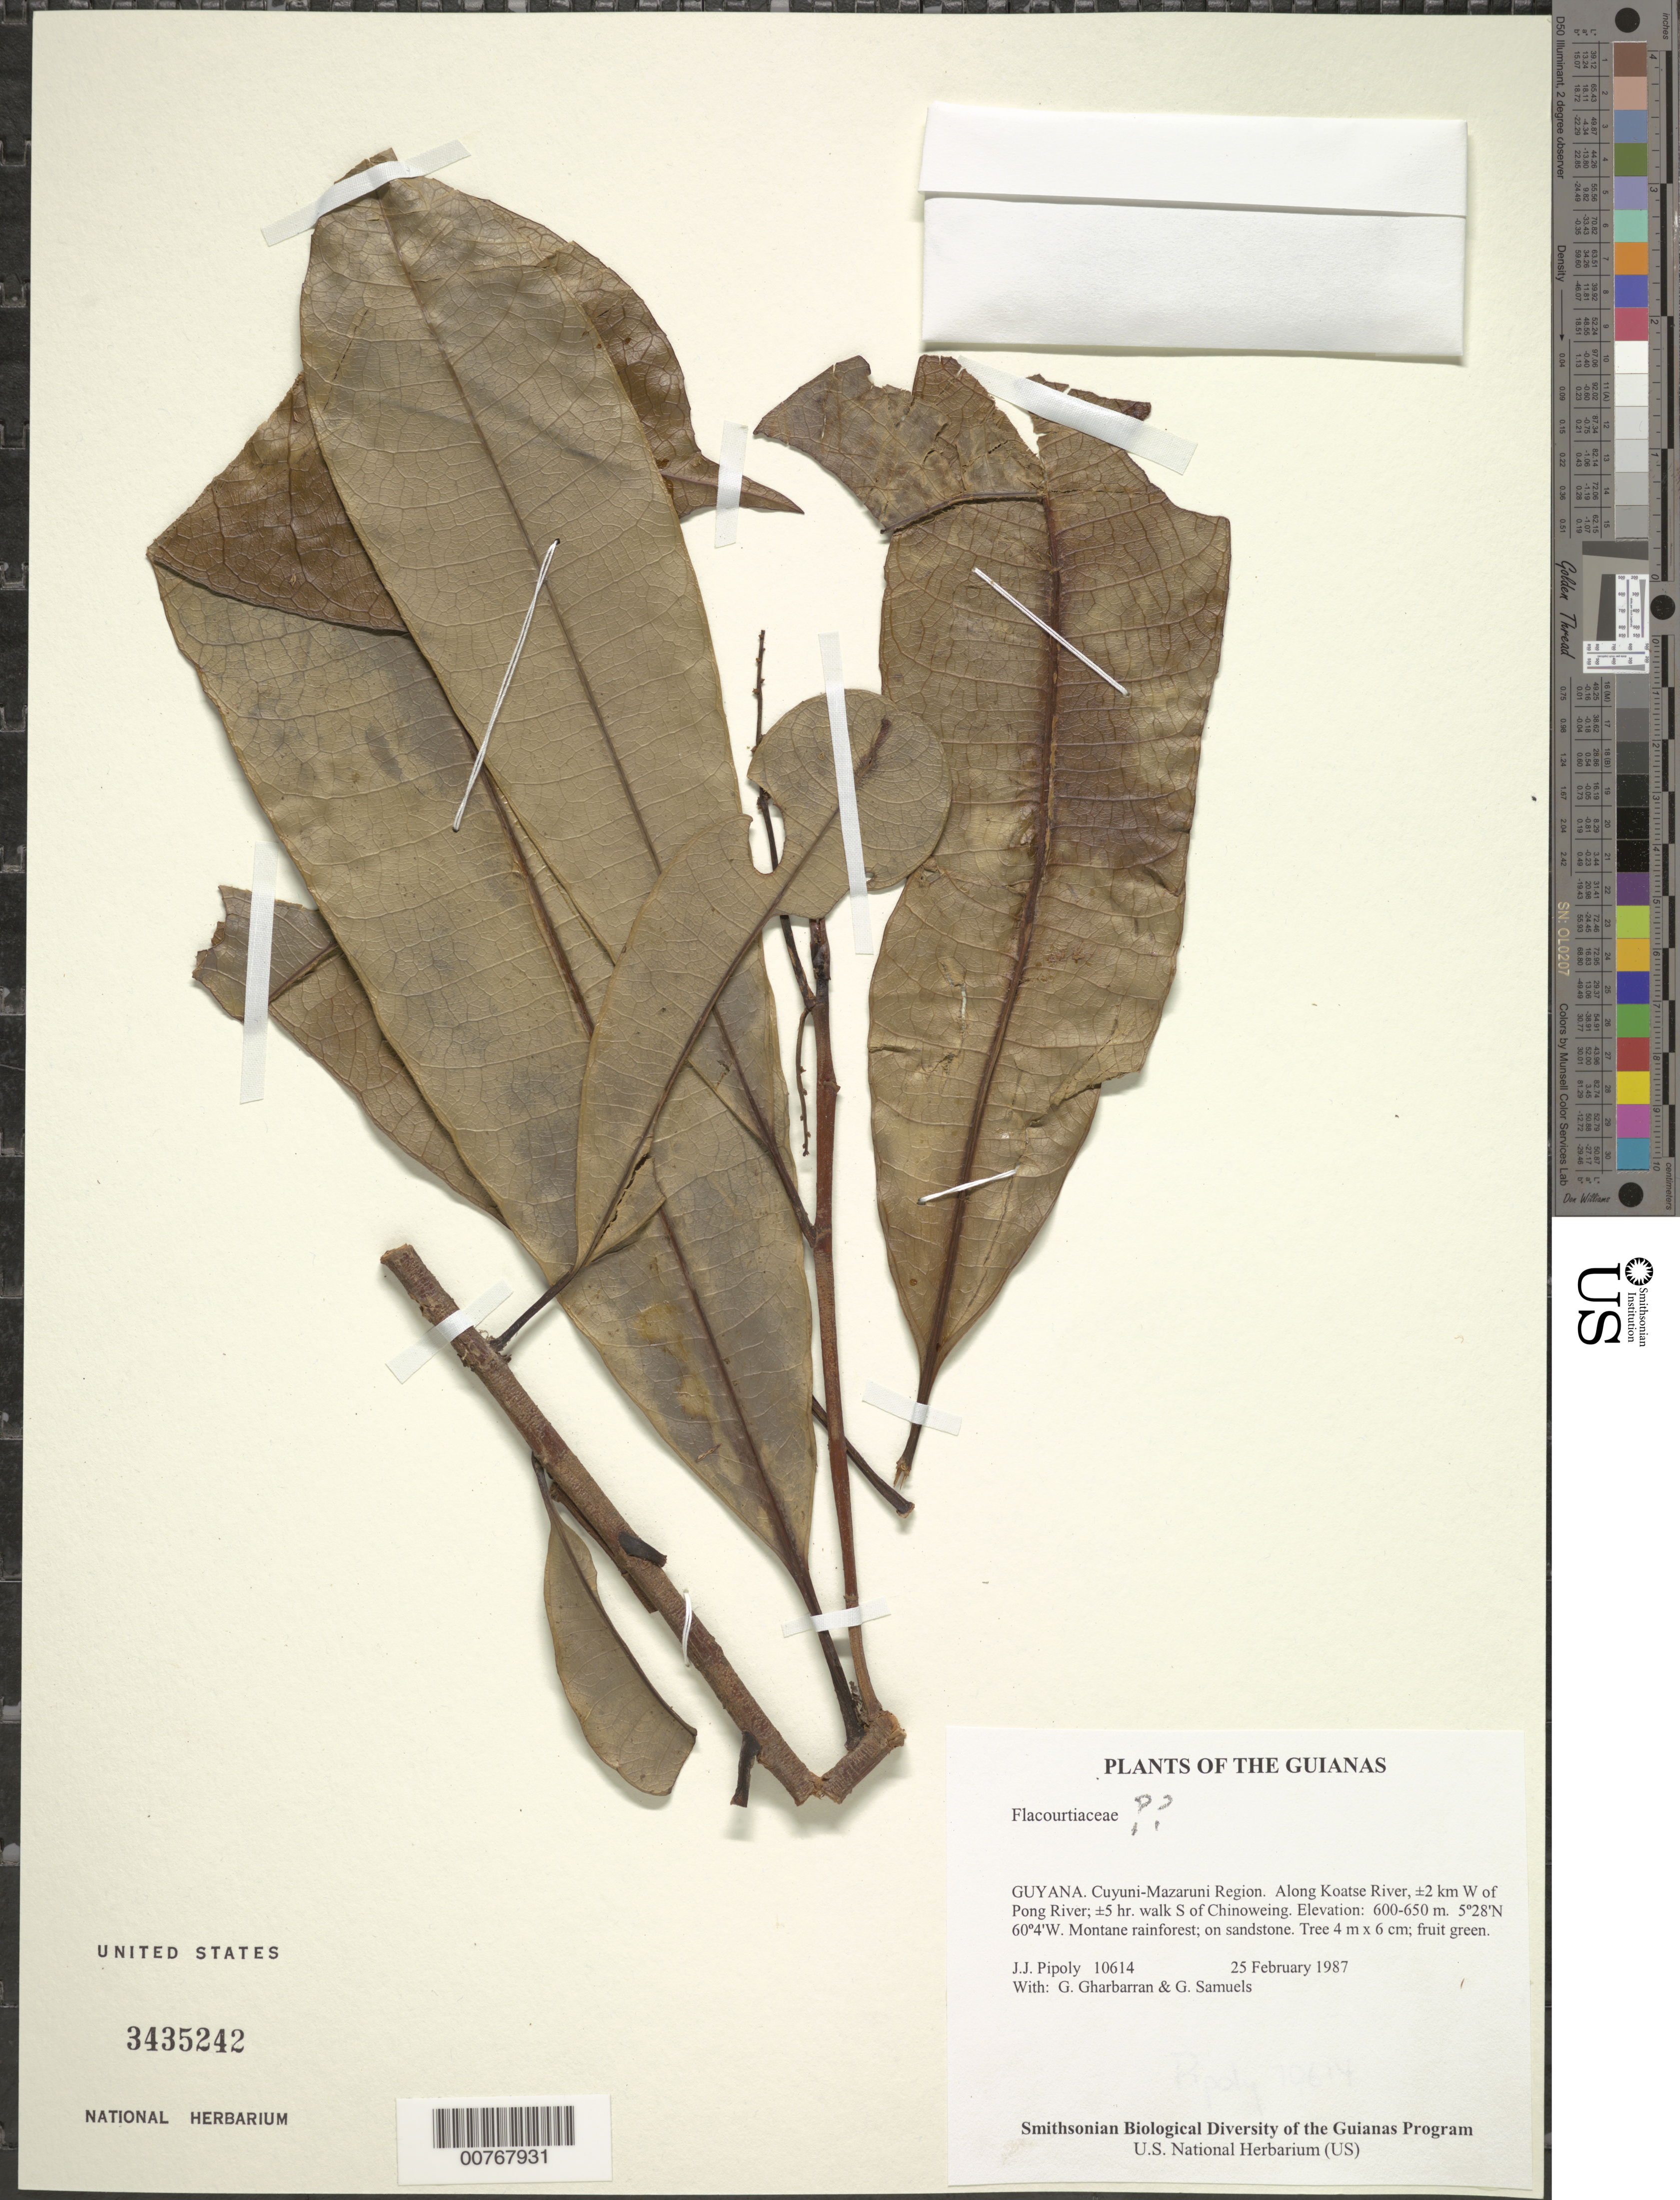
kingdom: Plantae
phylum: Tracheophyta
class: Magnoliopsida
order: Malpighiales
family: Salicaceae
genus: Casearia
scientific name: Casearia sp. nov.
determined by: Strong, Mark T., (BOT), Smithsonian Institution - National Museum of Natural History (UNITED STATES)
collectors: J. J. Pipoly, G. Gharbarran & G. Samuels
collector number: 10611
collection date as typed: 25 February 1987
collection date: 1987-02-25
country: Guyana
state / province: Cuyuni-Mazaruni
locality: Along Koatse River, ±2 km W of Pong River; ±5 hr. walk S of Chinoweing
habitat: Montane rainforest; on sandstone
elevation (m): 600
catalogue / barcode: US 3435242